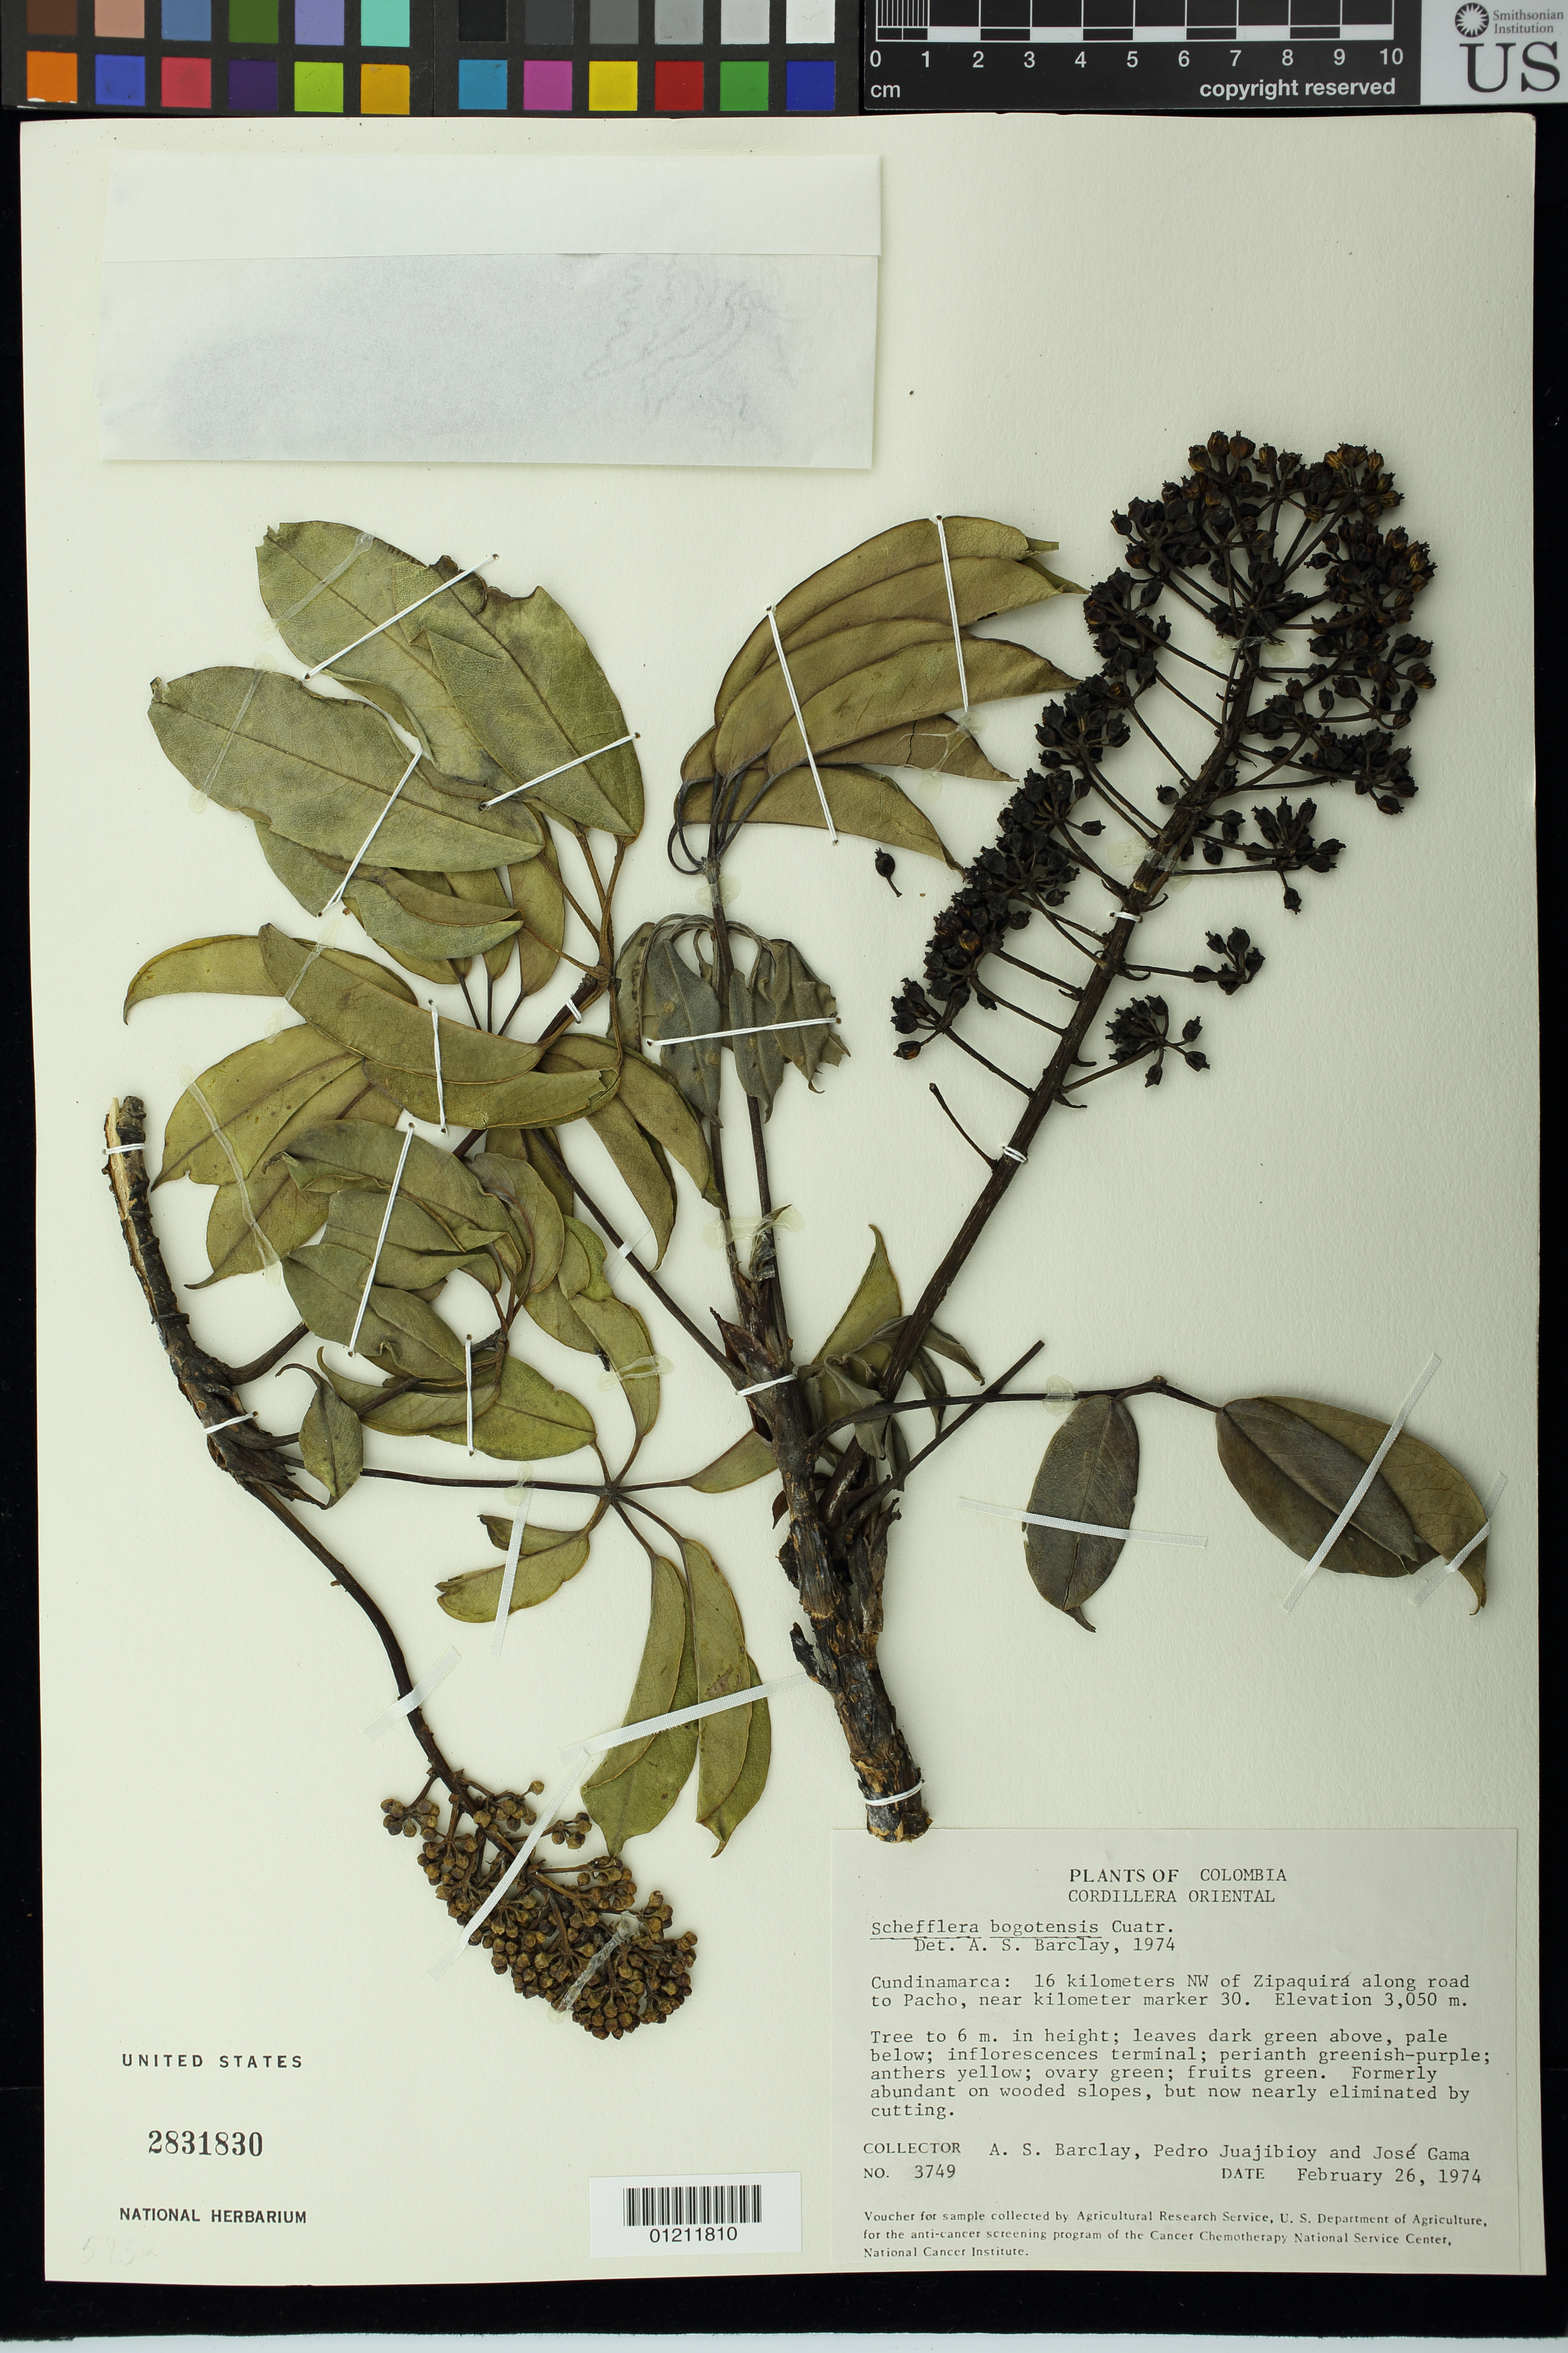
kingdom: Plantae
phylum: Tracheophyta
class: Magnoliopsida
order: Apiales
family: Araliaceae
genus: Schefflera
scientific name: Schefflera bogotensis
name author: Cuatrec.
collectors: A. S. Barclay, P. Juajibioy & J. Gama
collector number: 3749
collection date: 1974-02-26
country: Colombia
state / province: Cundinamarca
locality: Cordillera Oriental. Cundinamarca: 16 kilometers NW of Zipaquirá along road to Pacho, near kilometer marker 30.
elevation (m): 3050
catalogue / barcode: US 2831830